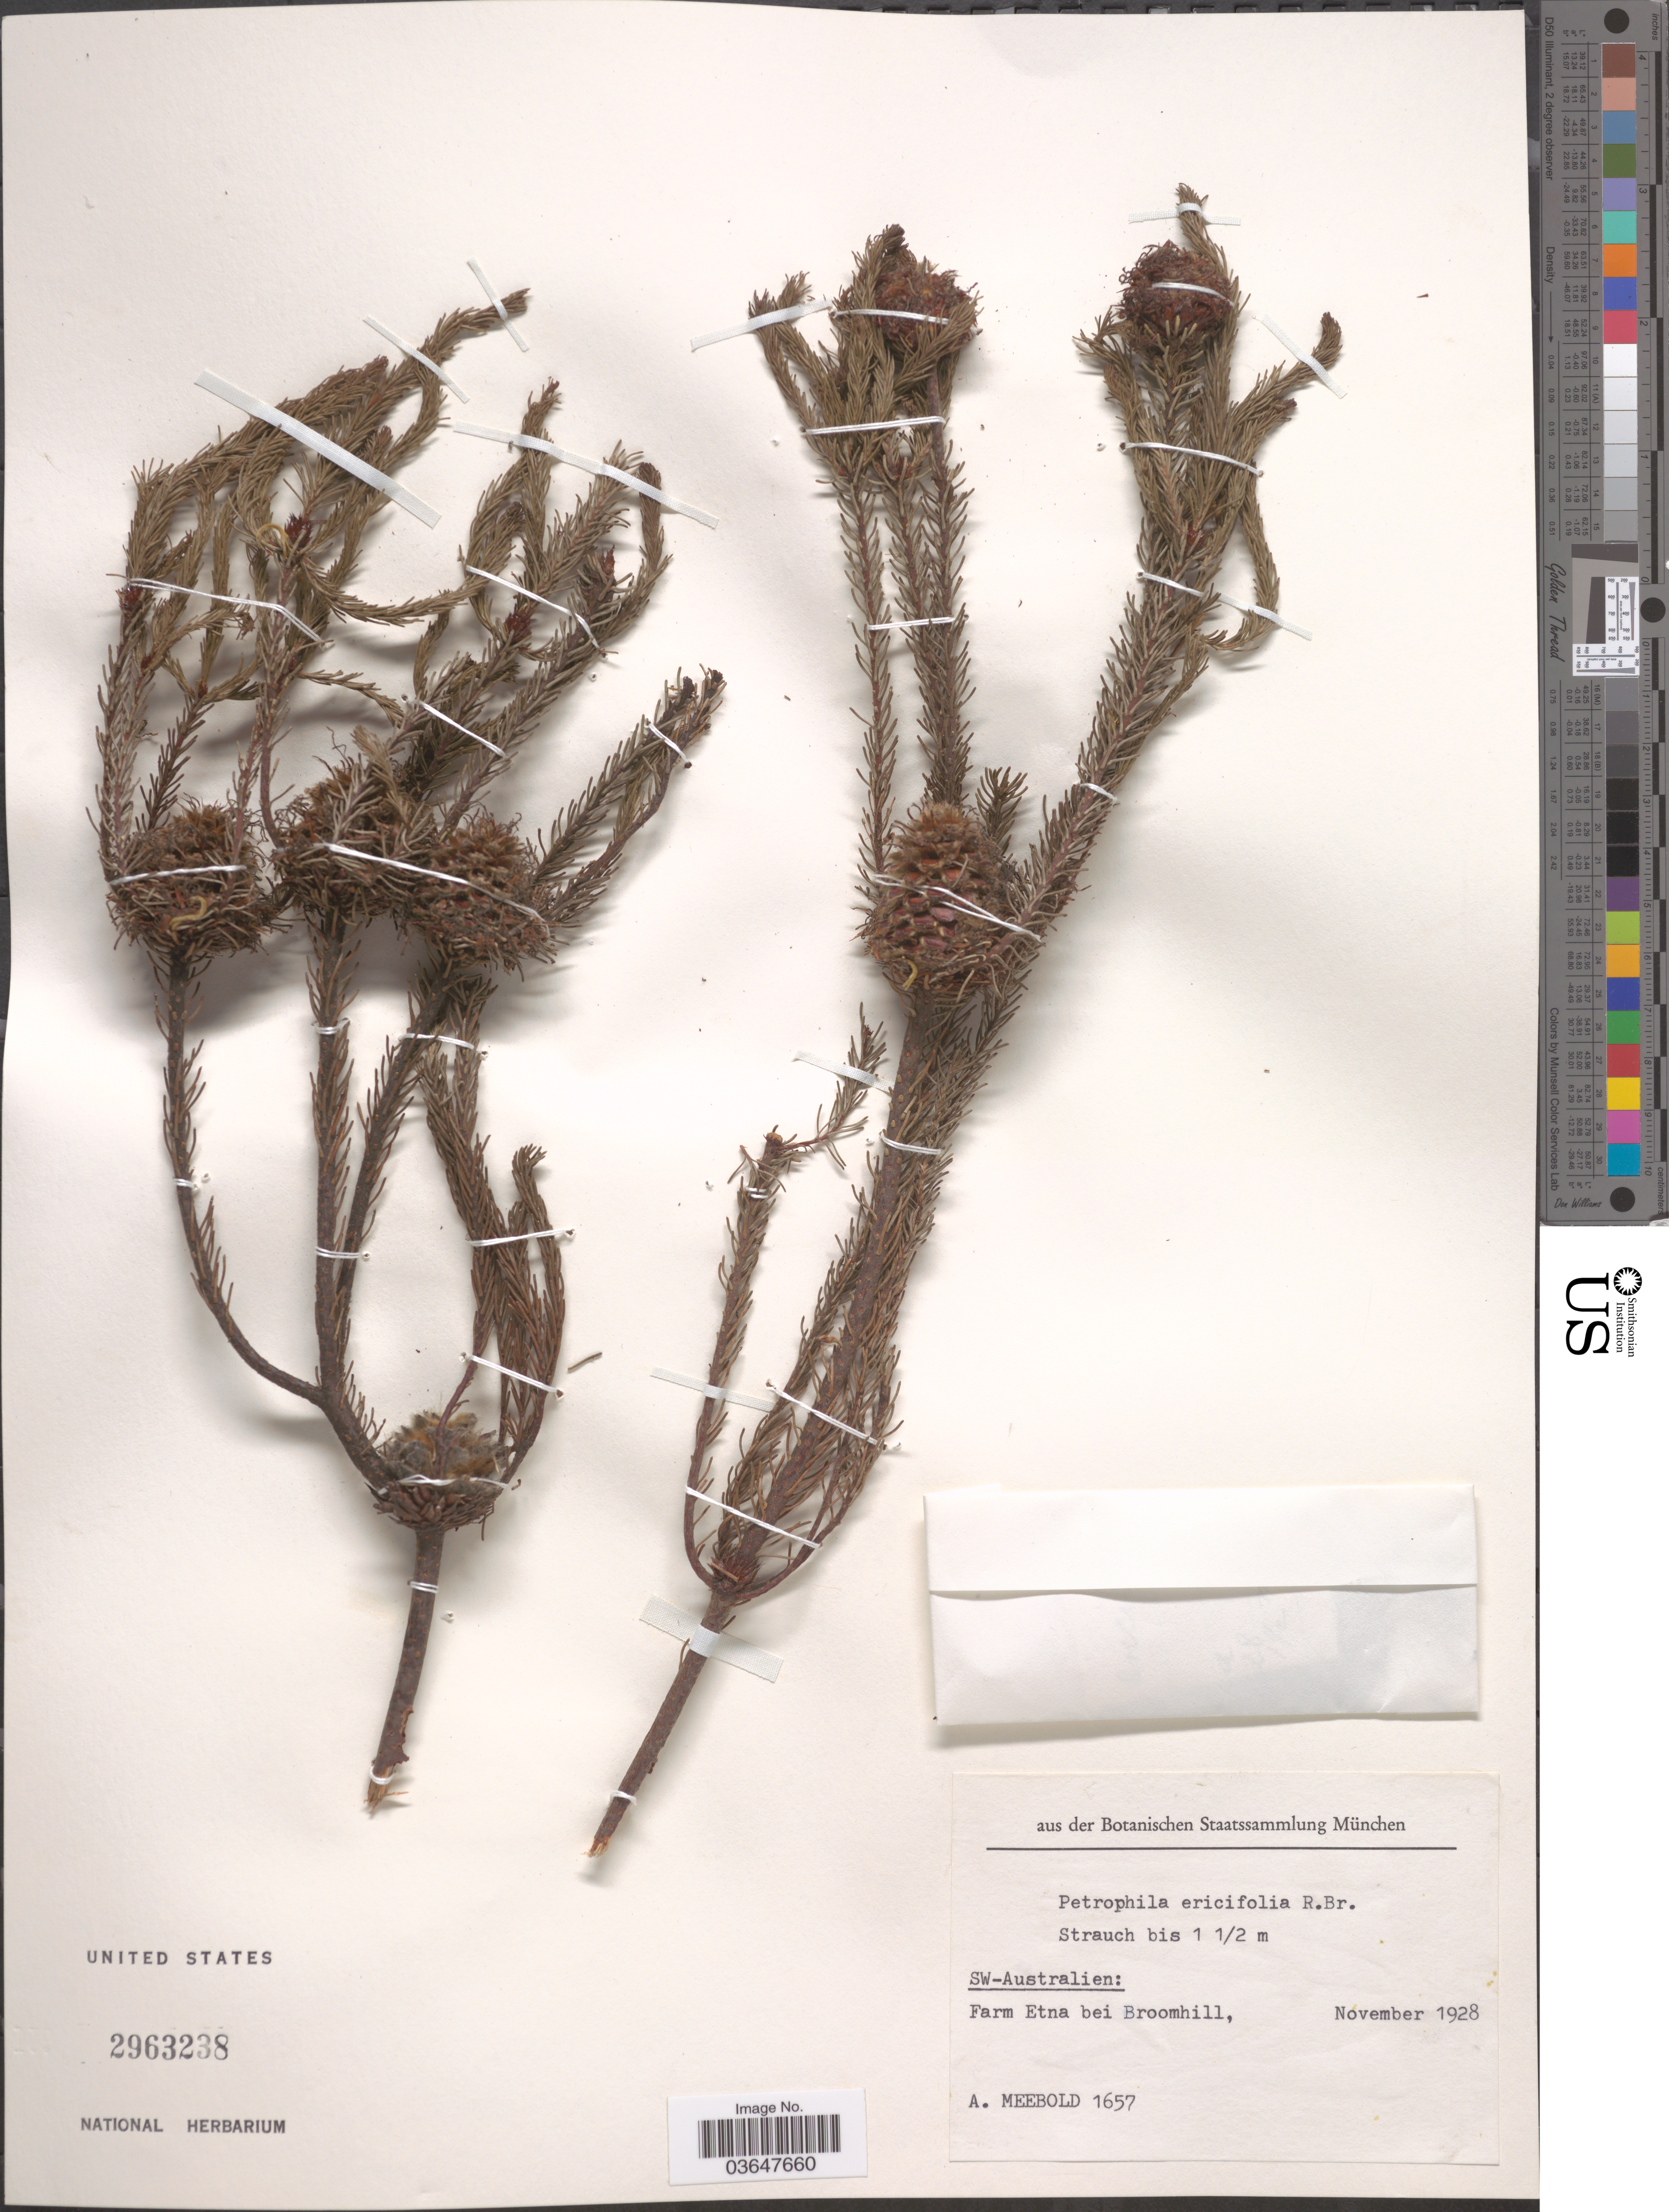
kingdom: Plantae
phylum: Tracheophyta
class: Magnoliopsida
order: Proteales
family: Proteaceae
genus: Petrophile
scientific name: Petrophile ericifolia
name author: R. Br.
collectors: A. Meebold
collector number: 1657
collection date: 1928-11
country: Australia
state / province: Western Australia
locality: SW-Australien: Farm Etna bei Broomhill.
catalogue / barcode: US 2963238